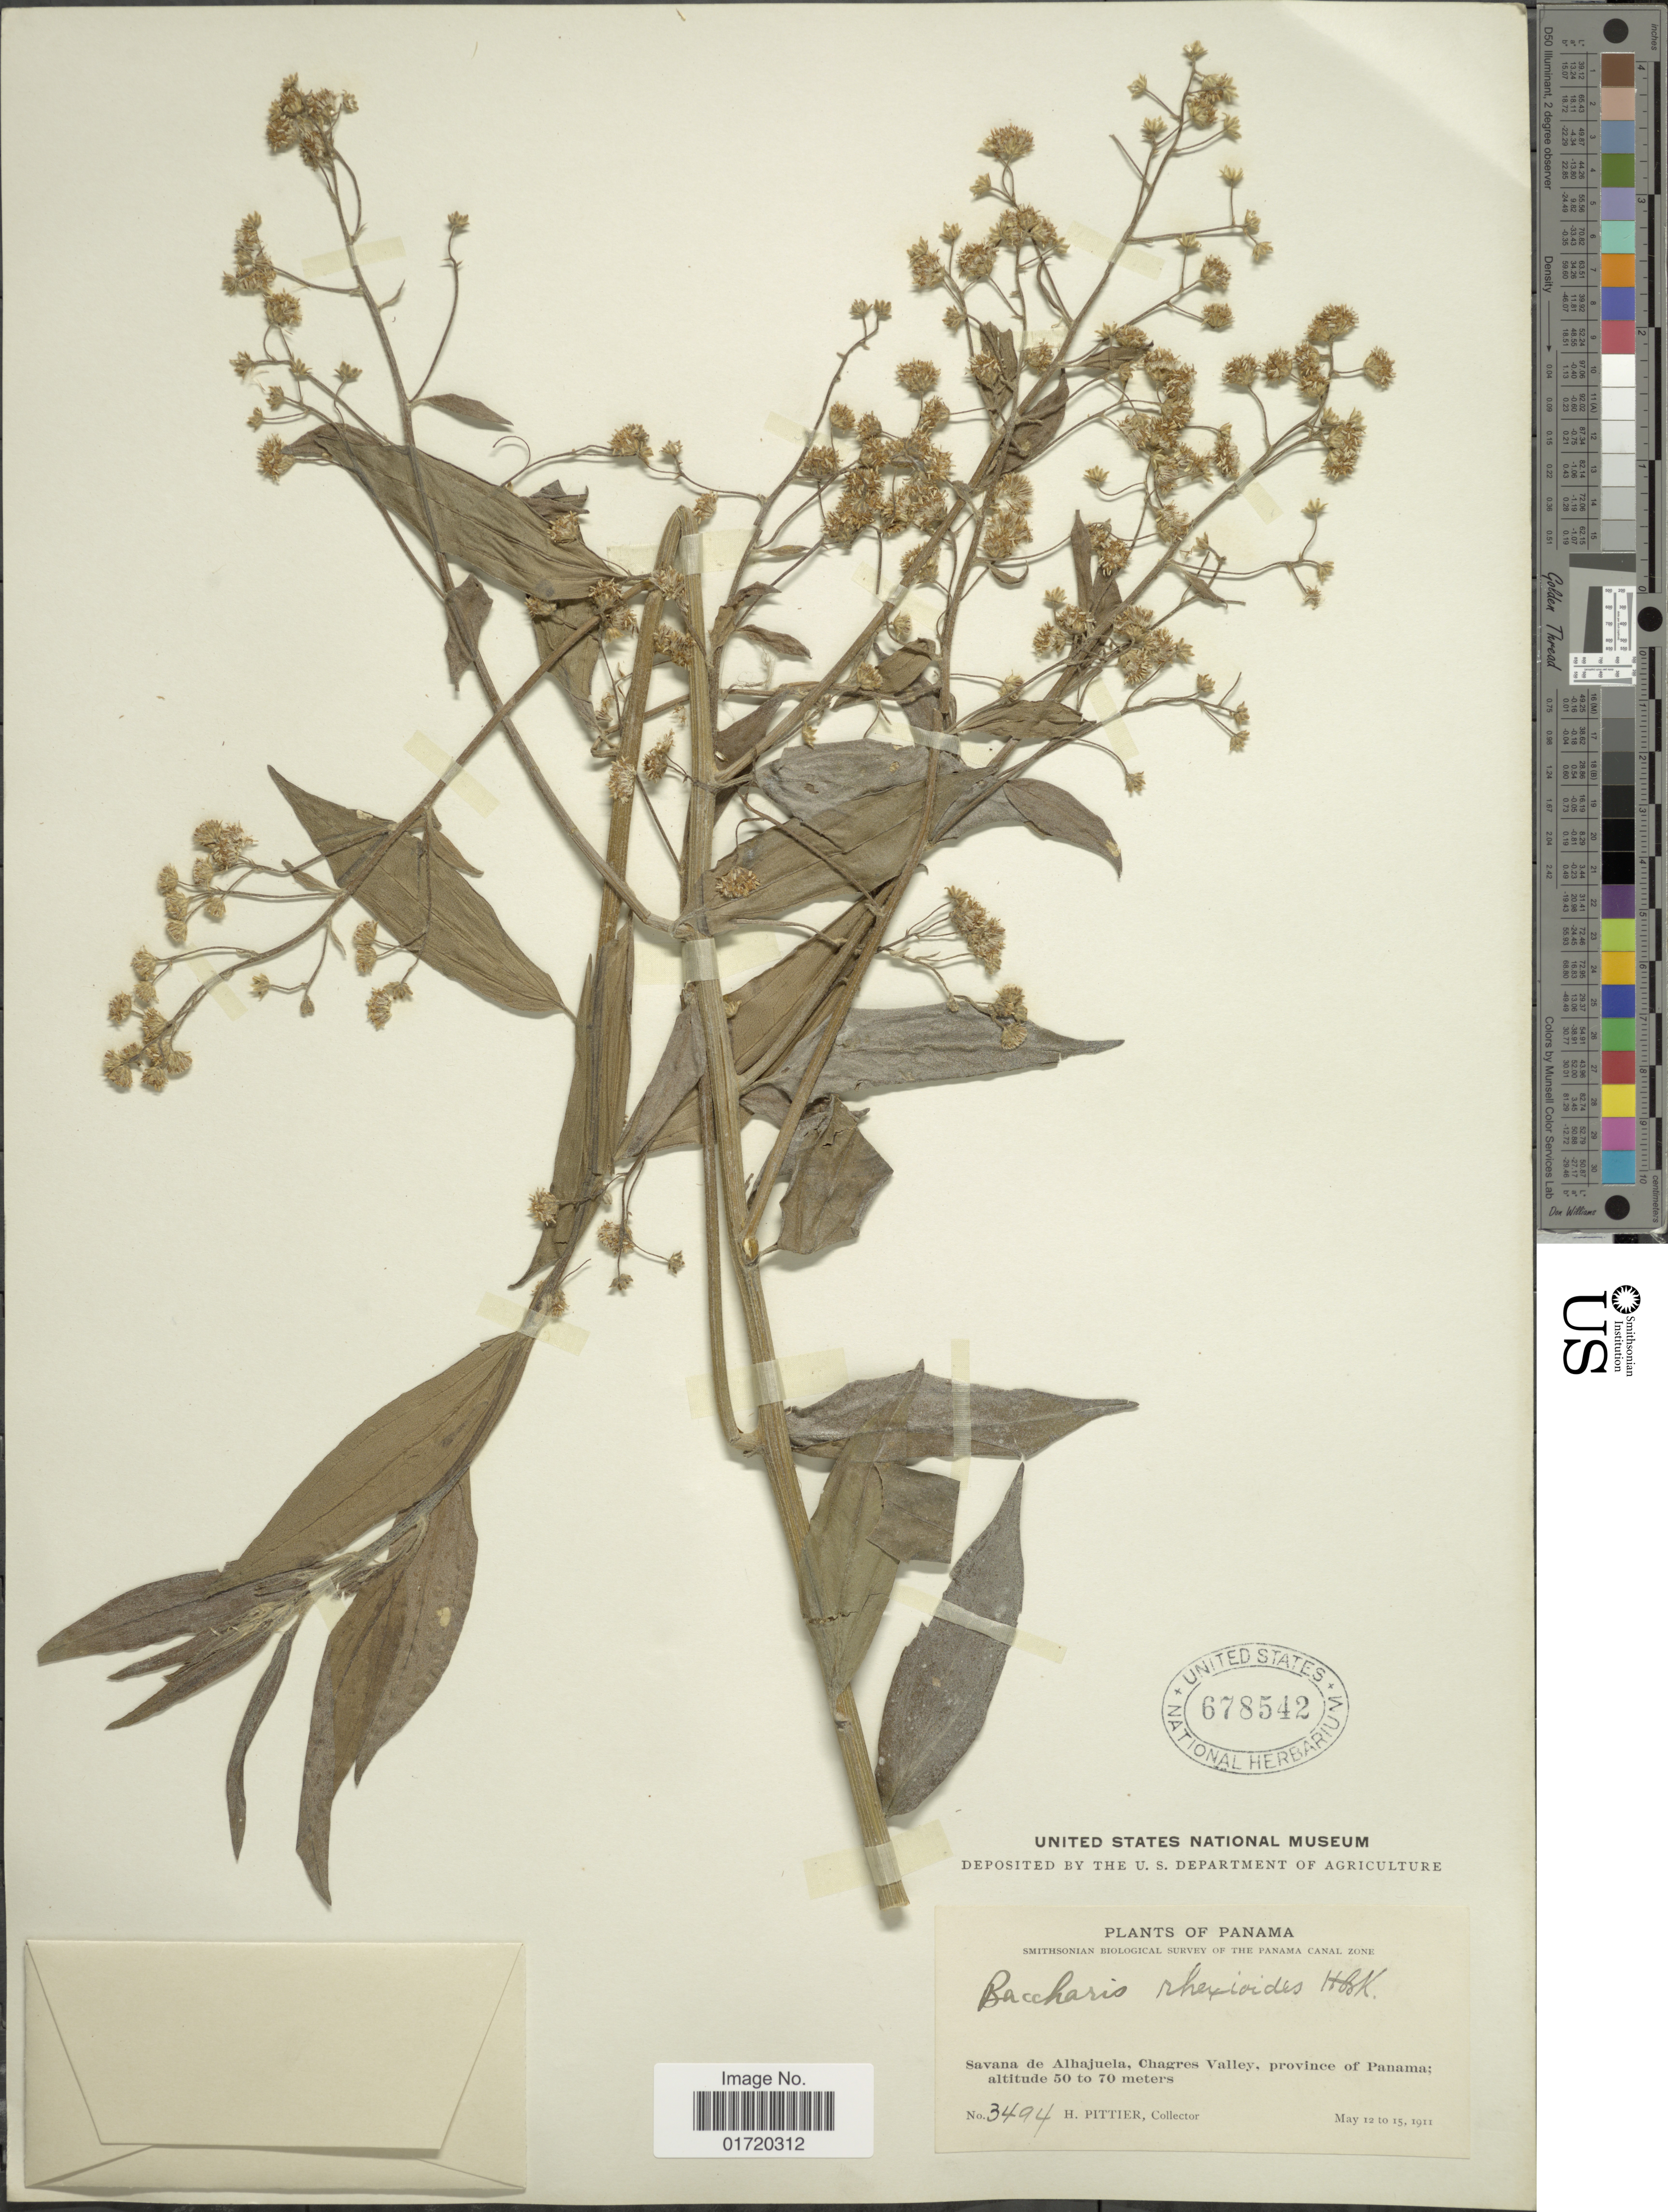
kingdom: Plantae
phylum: Tracheophyta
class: Magnoliopsida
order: Asterales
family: Asteraceae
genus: Baccharis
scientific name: Baccharis trinervis var. rhexioides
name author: (Kunth) Baker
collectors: H. F. Pittier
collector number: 3494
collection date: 1911-05-12/1911-05-15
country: Panama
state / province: Panamá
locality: Savana de Alhajuela, Chagres Valley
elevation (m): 50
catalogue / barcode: US 678542